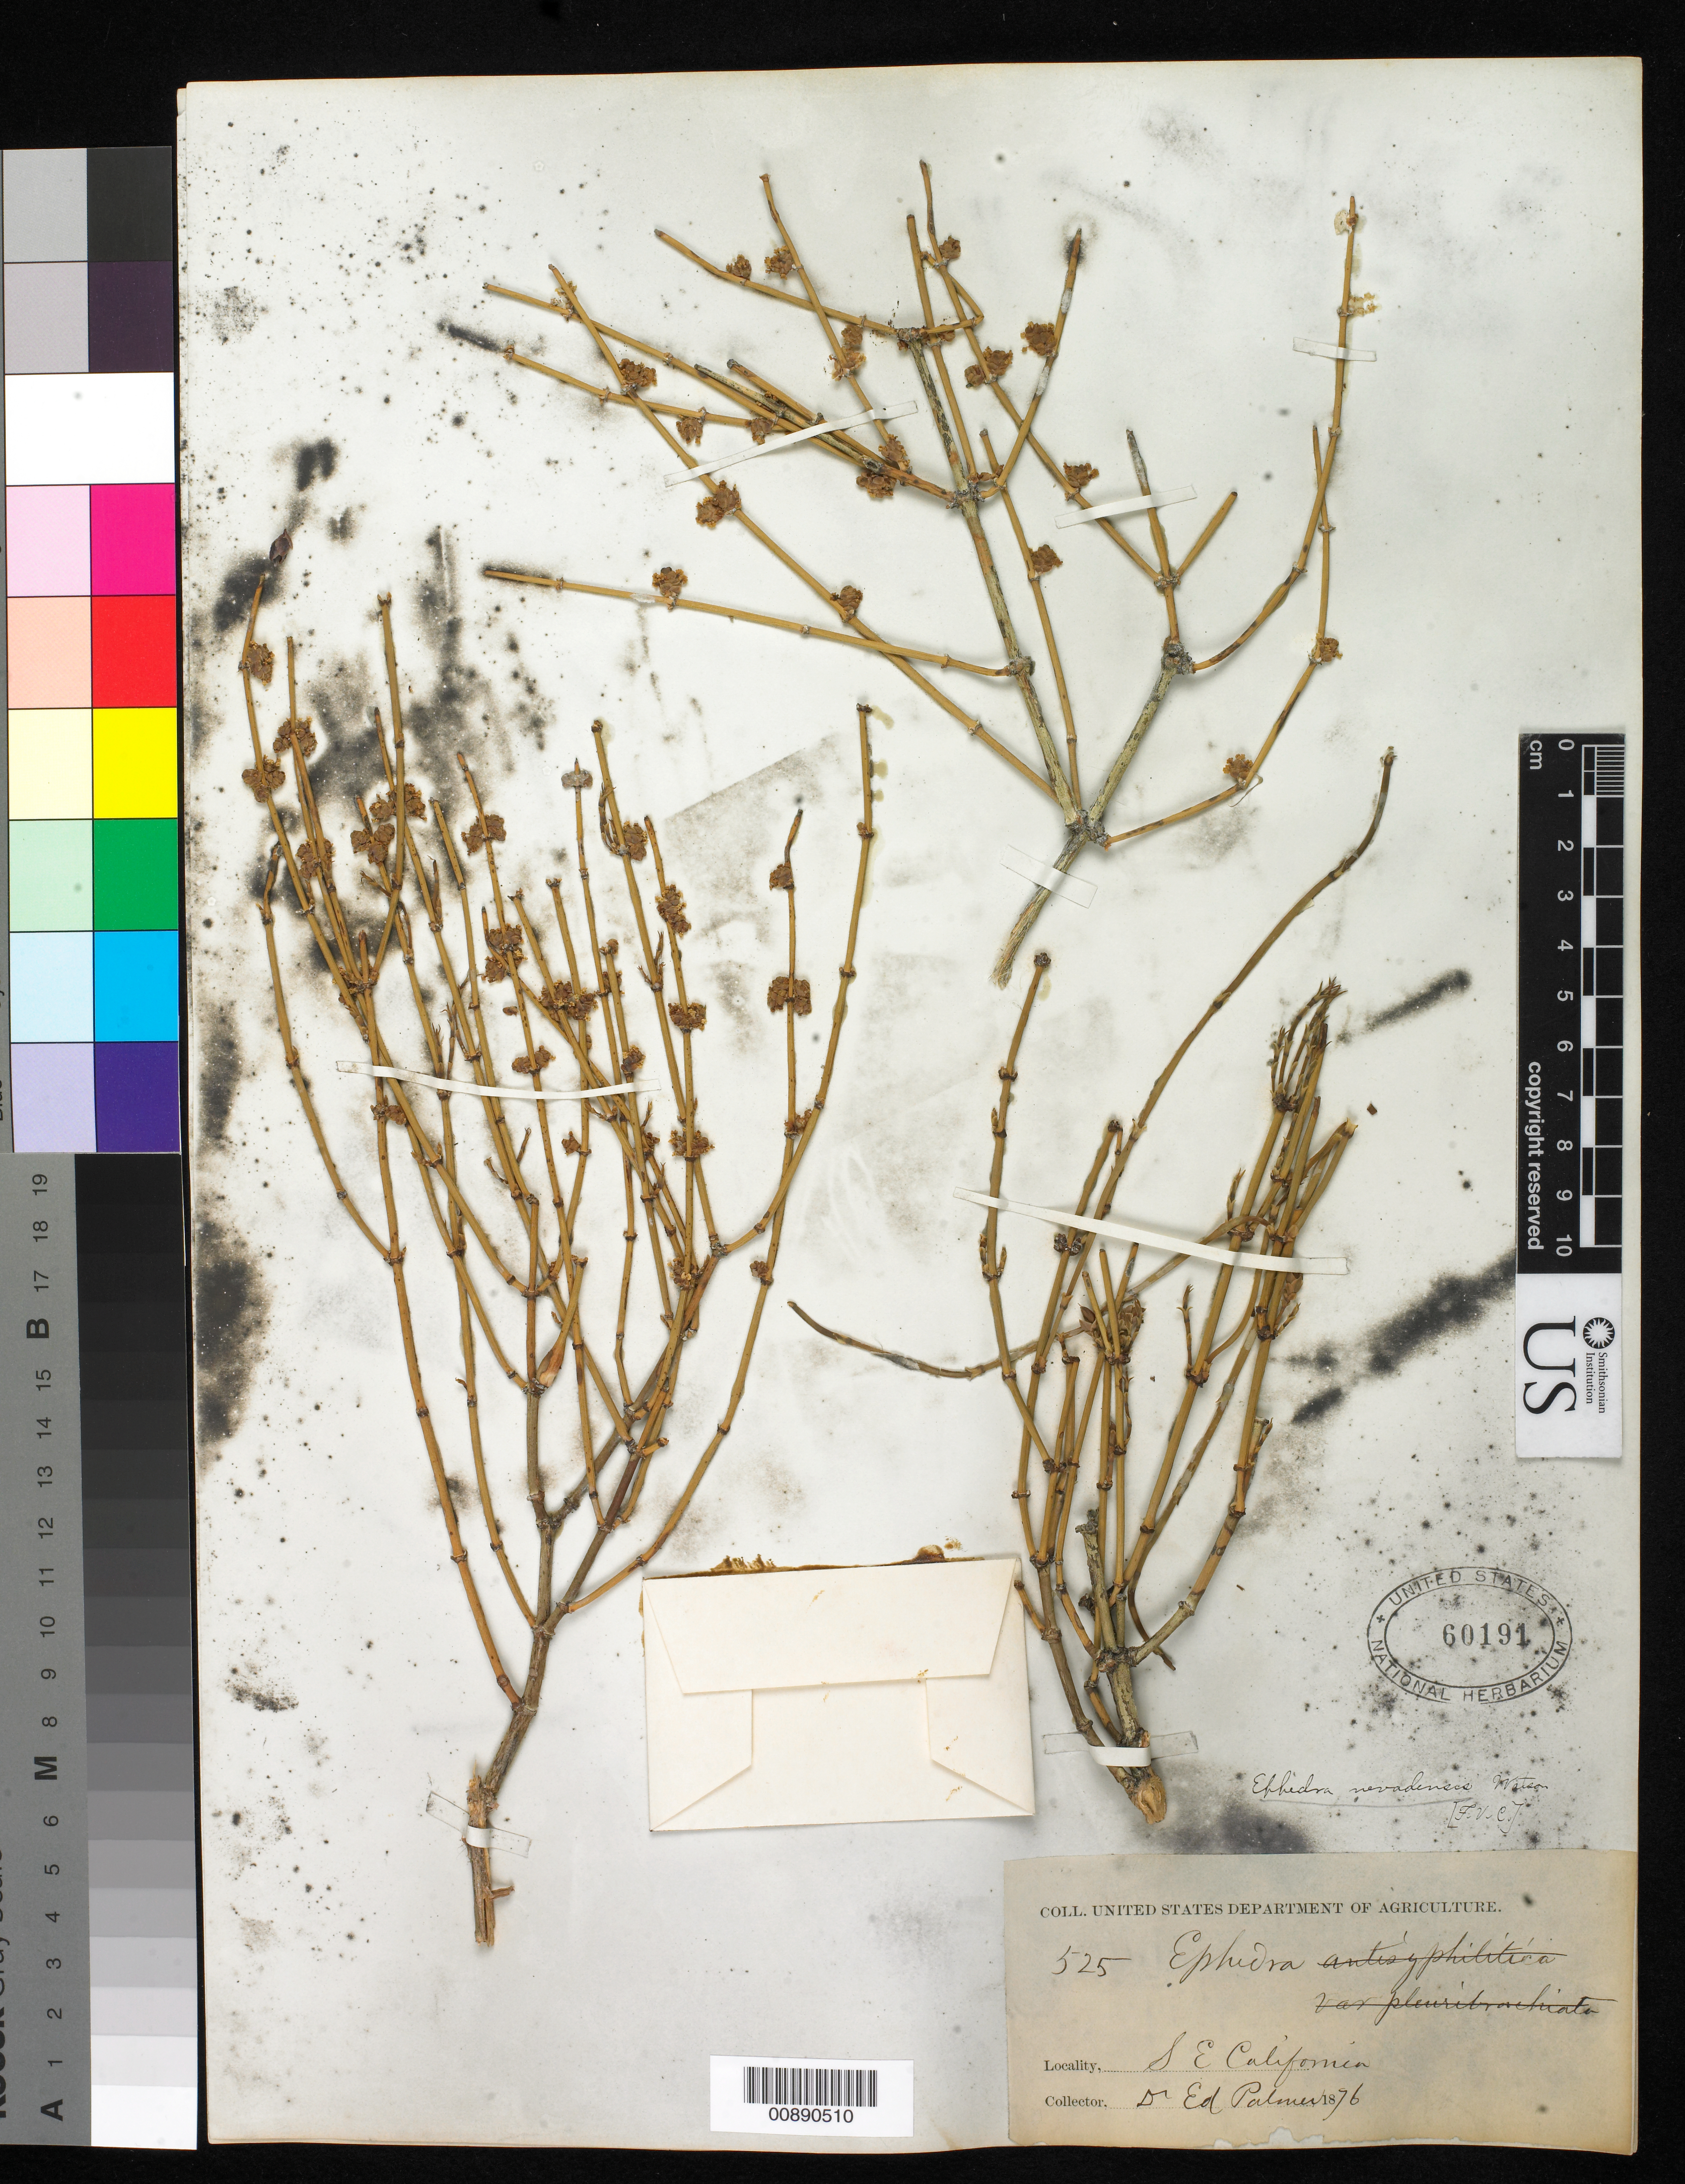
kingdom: Plantae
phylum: Tracheophyta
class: Gnetopsida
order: Ephedrales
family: Ephedraceae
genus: Ephedra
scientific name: Ephedra nevadensis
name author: S. Watson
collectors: E. Palmer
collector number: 525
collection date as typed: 1876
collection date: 1876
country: United States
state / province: California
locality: SE California.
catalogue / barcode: US 60191